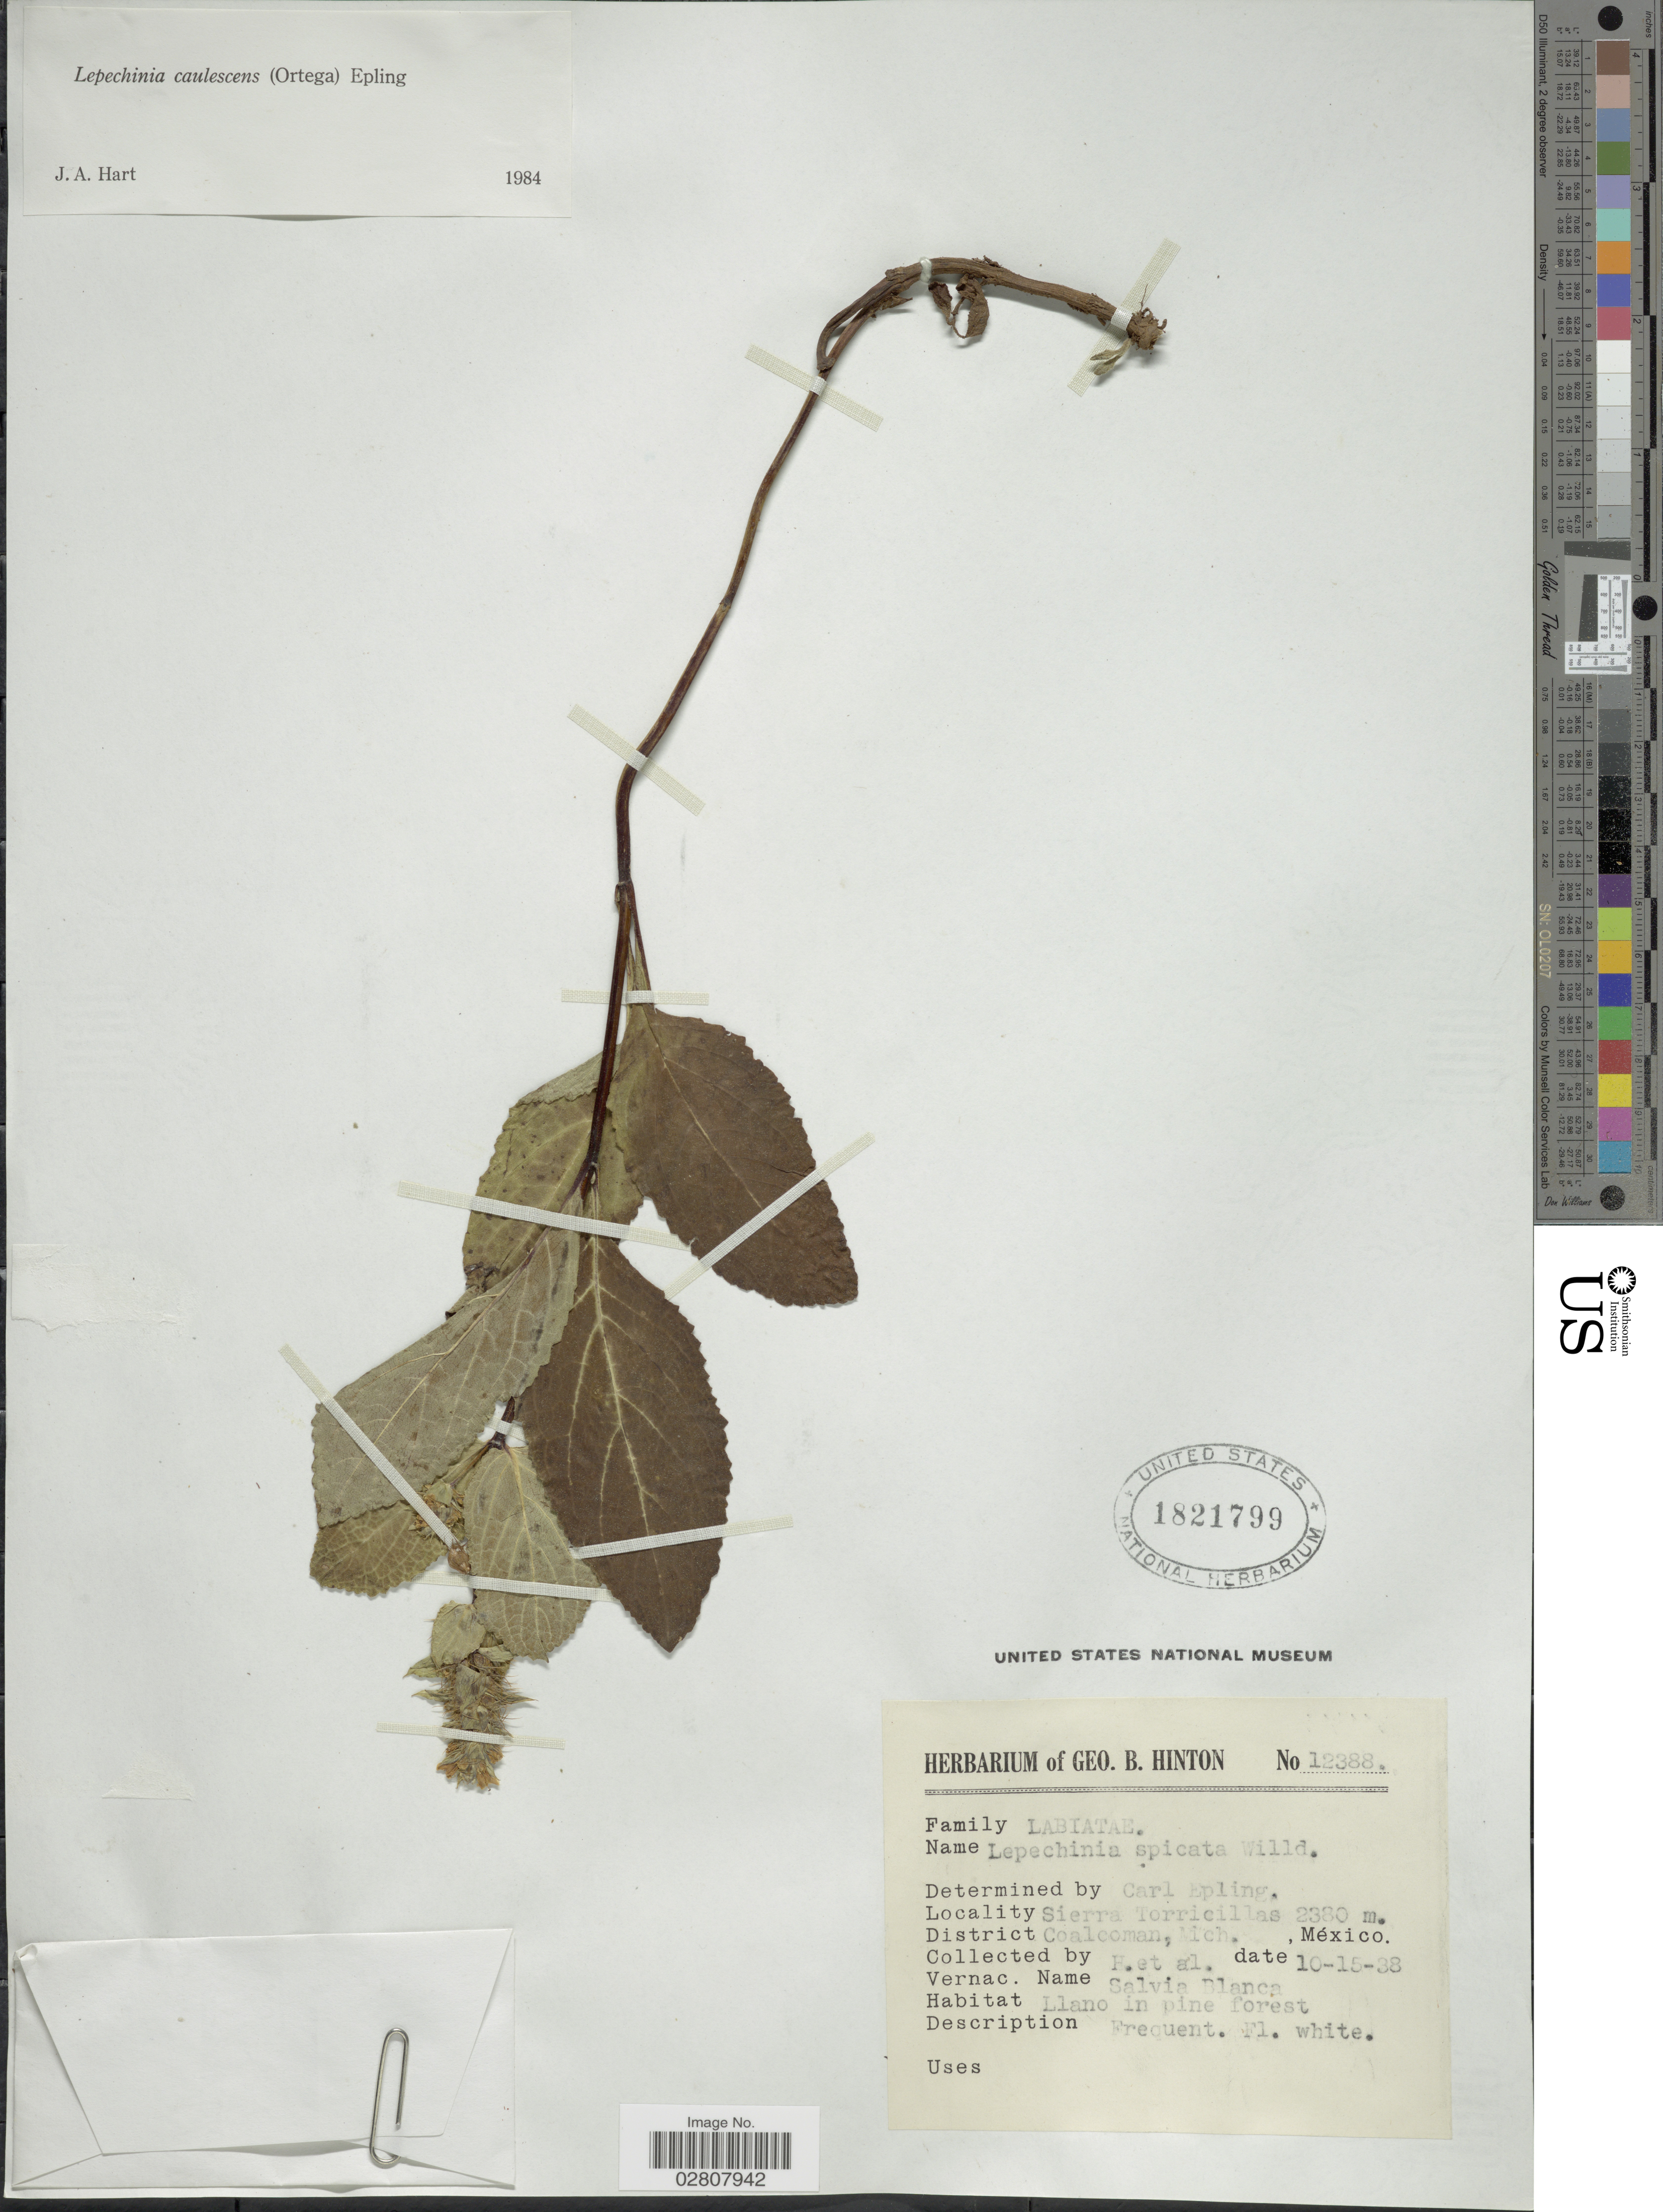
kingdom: Plantae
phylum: Tracheophyta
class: Magnoliopsida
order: Lamiales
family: Lamiaceae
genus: Lepechinia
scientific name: Lepechinia caulescens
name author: (Ortega) Epling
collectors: G. B. Hinton & et al.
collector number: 12388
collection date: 1938-10-15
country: Mexico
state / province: Michoacán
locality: Sierra Torricillas. District Coalcoman.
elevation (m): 2380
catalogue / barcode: US 1821799